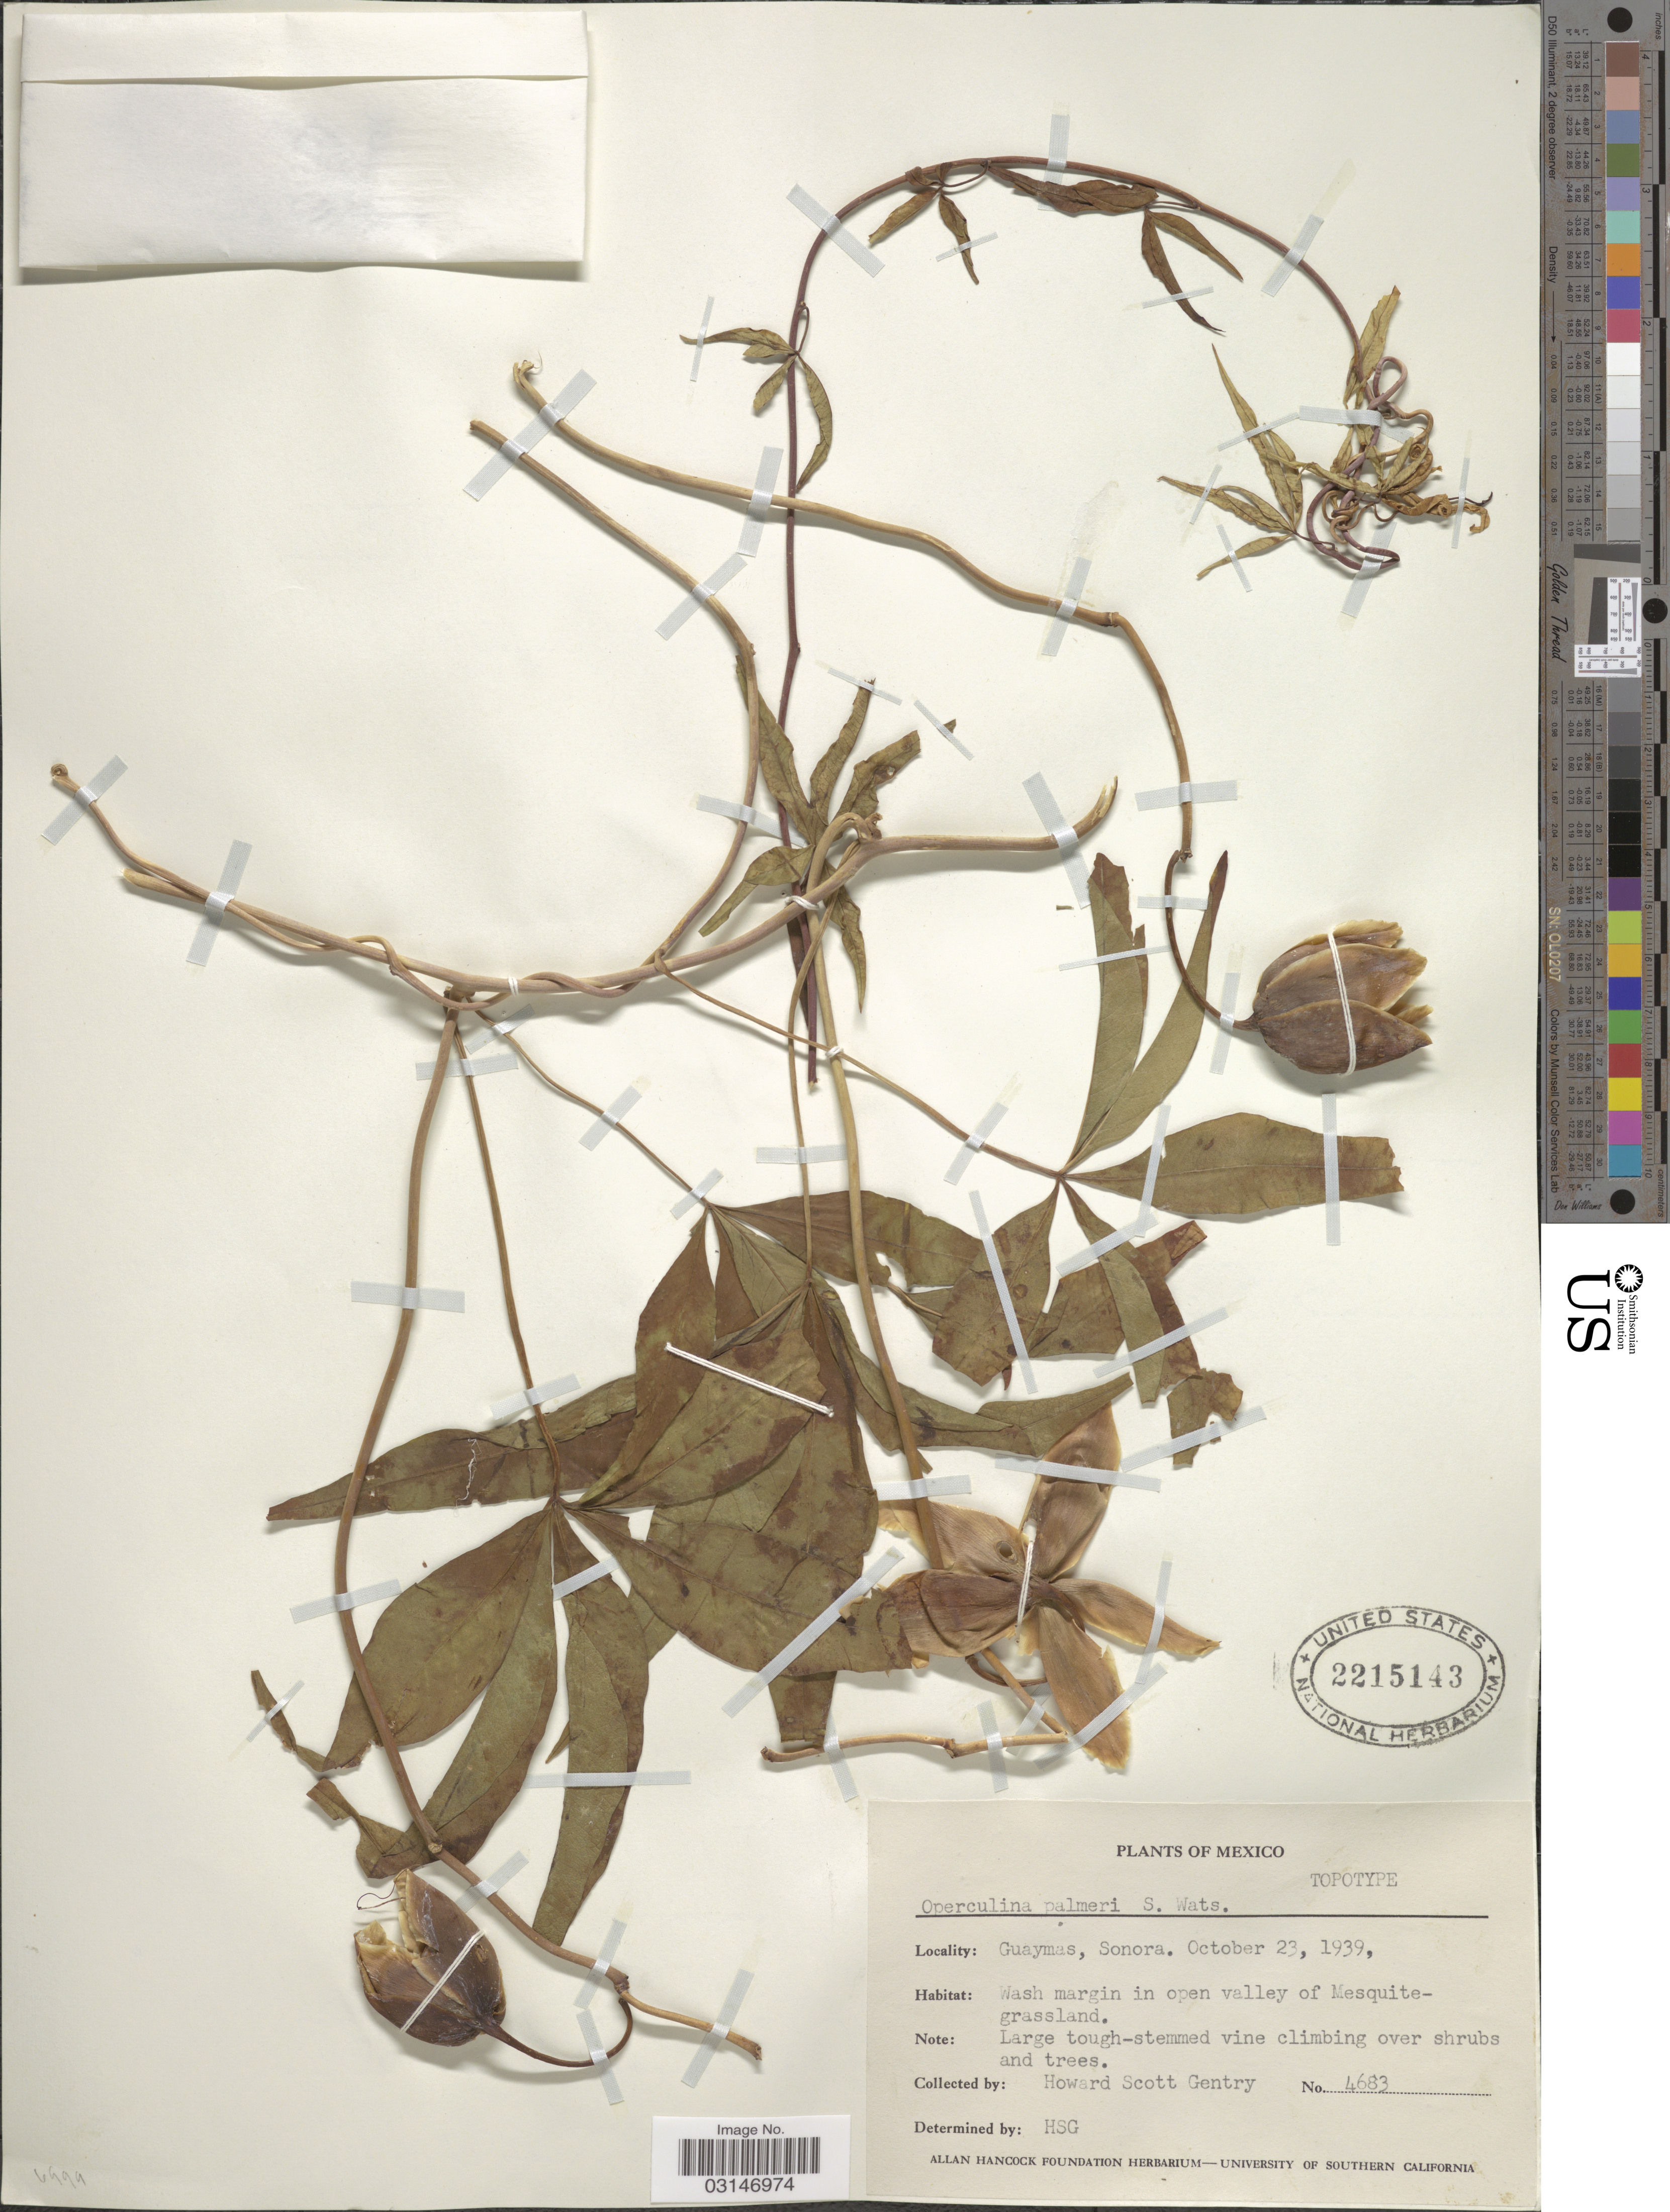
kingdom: Plantae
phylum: Tracheophyta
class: Magnoliopsida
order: Solanales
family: Convolvulaceae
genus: Distimake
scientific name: Distimake palmeri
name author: (S. Watson) A. R. Simões & Sim.-Bianch.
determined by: Strong, Mark T., (BOT), Smithsonian Institution - National Museum of Natural History (UNITED STATES)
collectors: H. S. Gentry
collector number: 4683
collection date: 1939-10-23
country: Mexico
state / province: Sonora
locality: Guaymas, Sonora, Wash margin in open valley of Mesquitegrassland.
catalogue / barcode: US 2215143